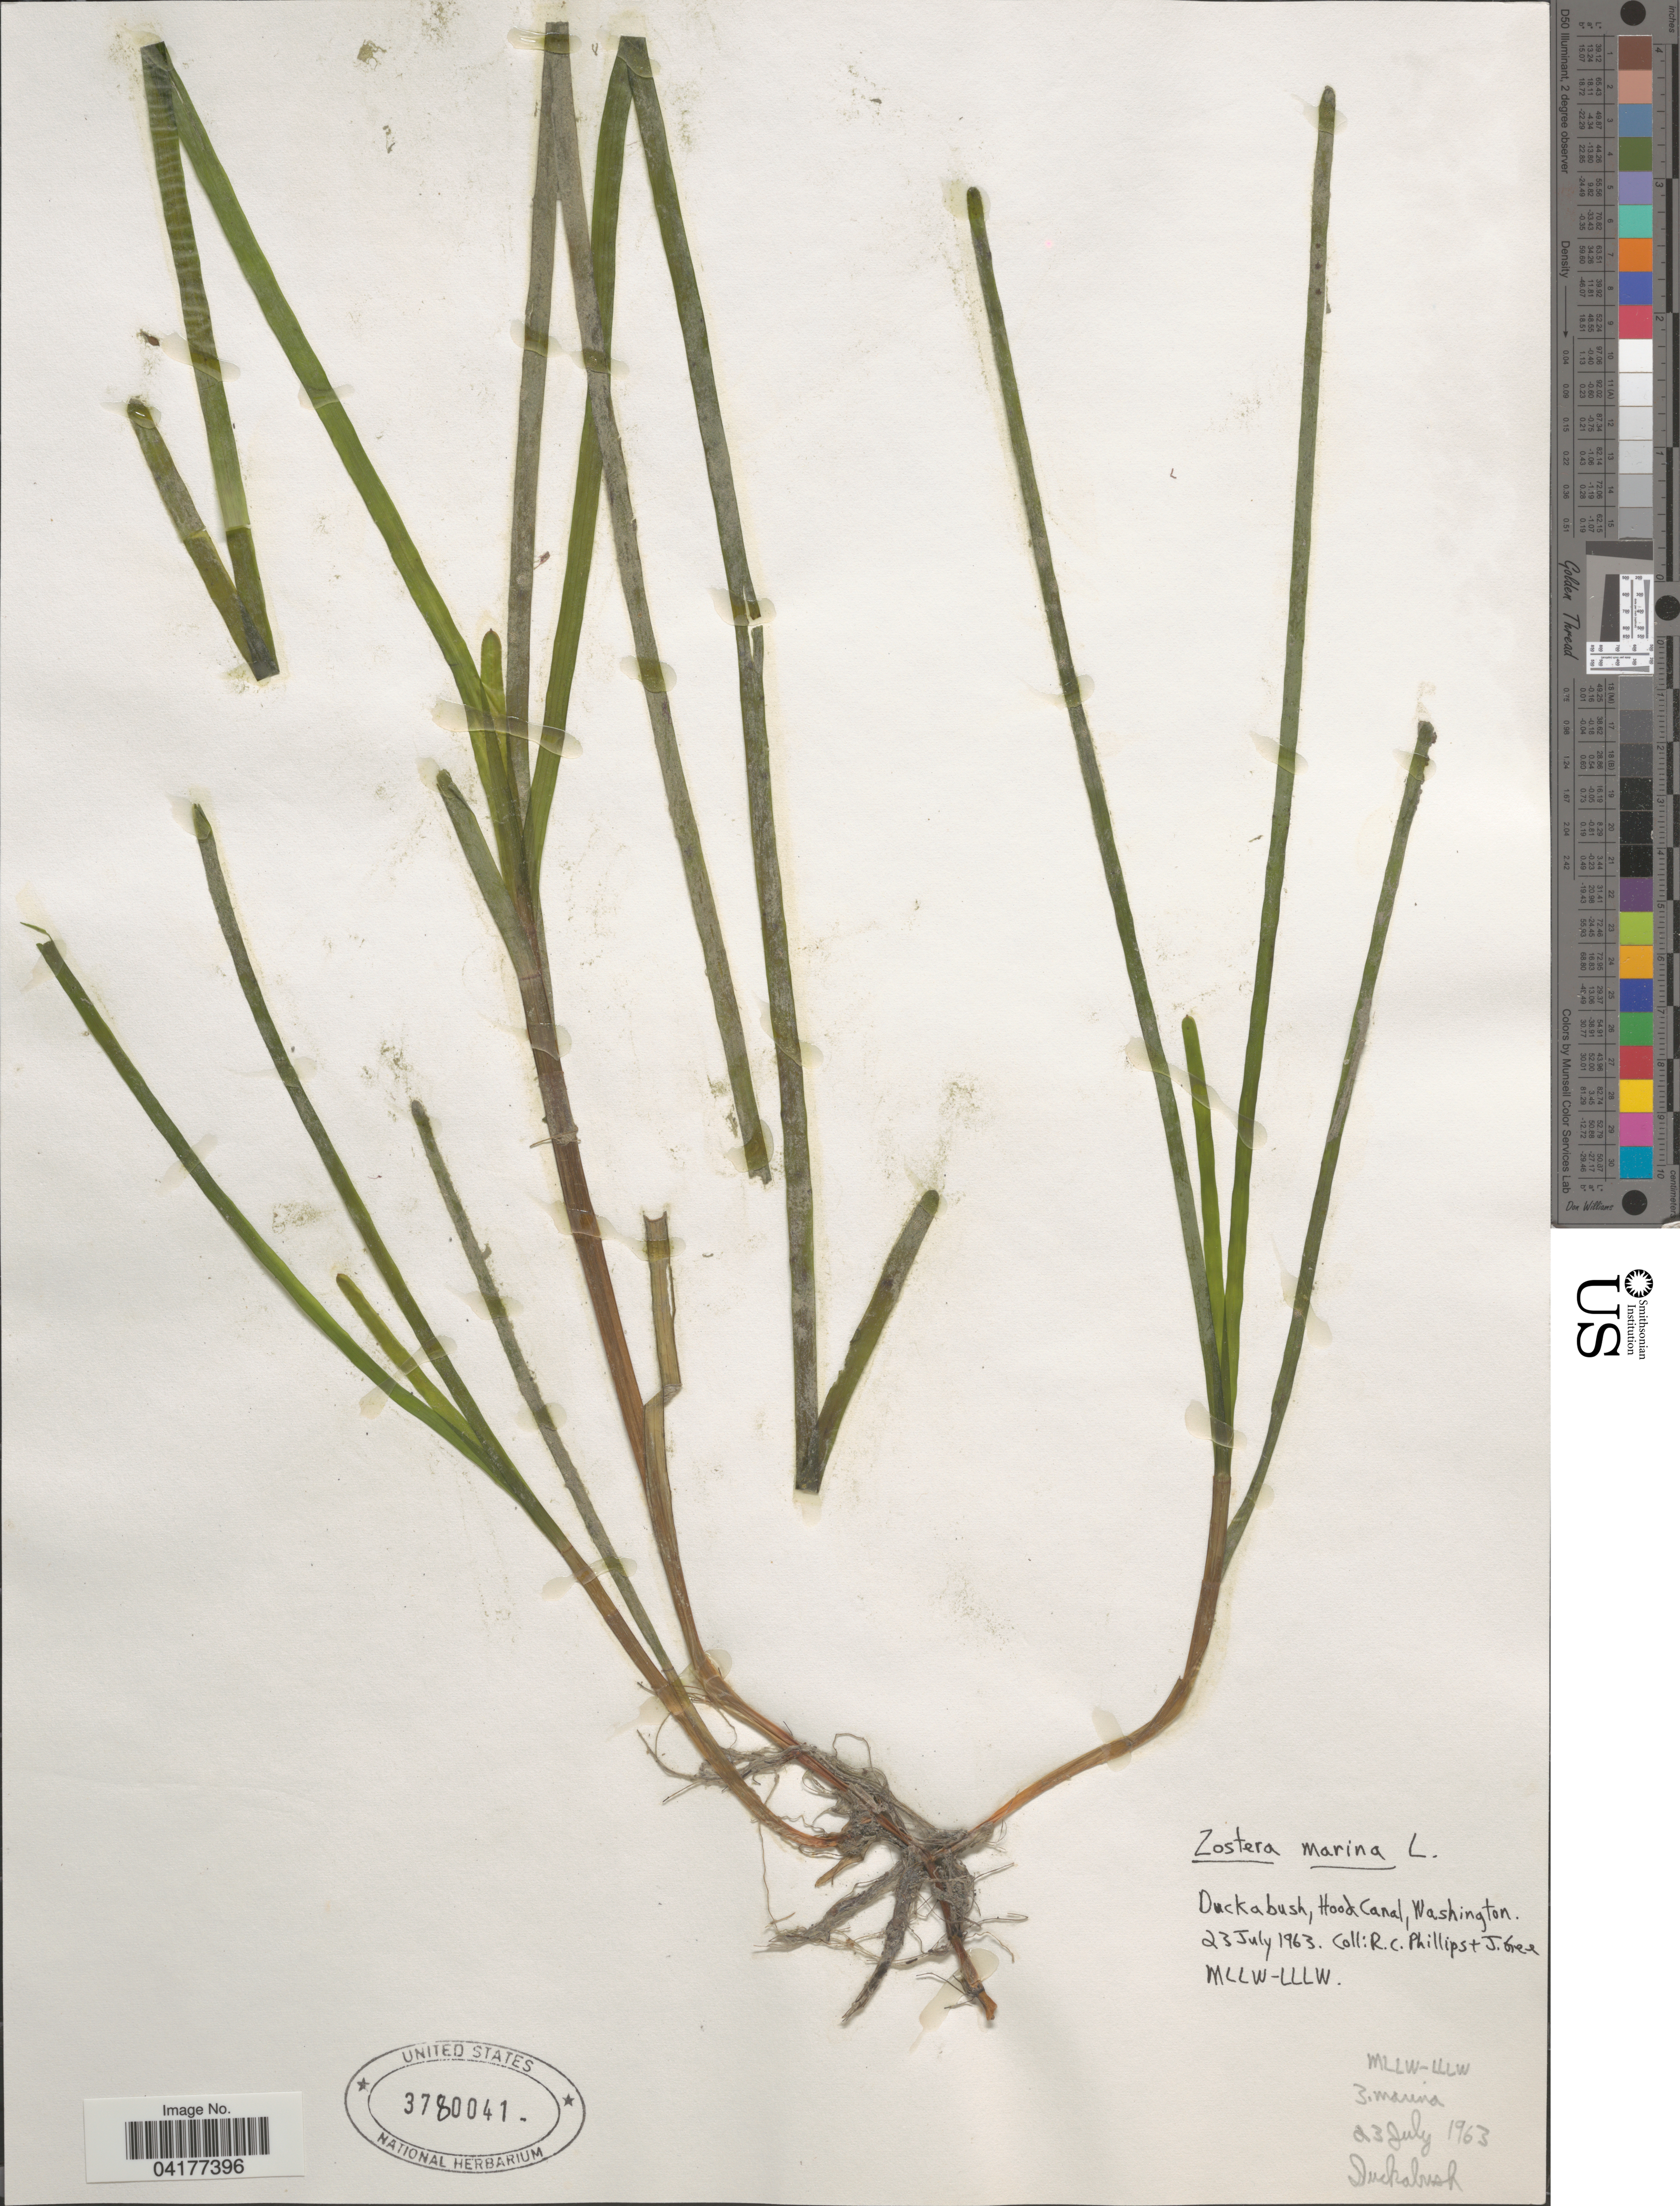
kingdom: Plantae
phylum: Tracheophyta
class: Liliopsida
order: Alismatales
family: Zosteraceae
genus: Zostera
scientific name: Zostera marina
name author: L.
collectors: R. C. Phillips & J. Gee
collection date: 1963-07-23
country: United States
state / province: Washington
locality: Duckabush, Hood Canal. MLLW-LLLW.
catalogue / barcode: US 3780041